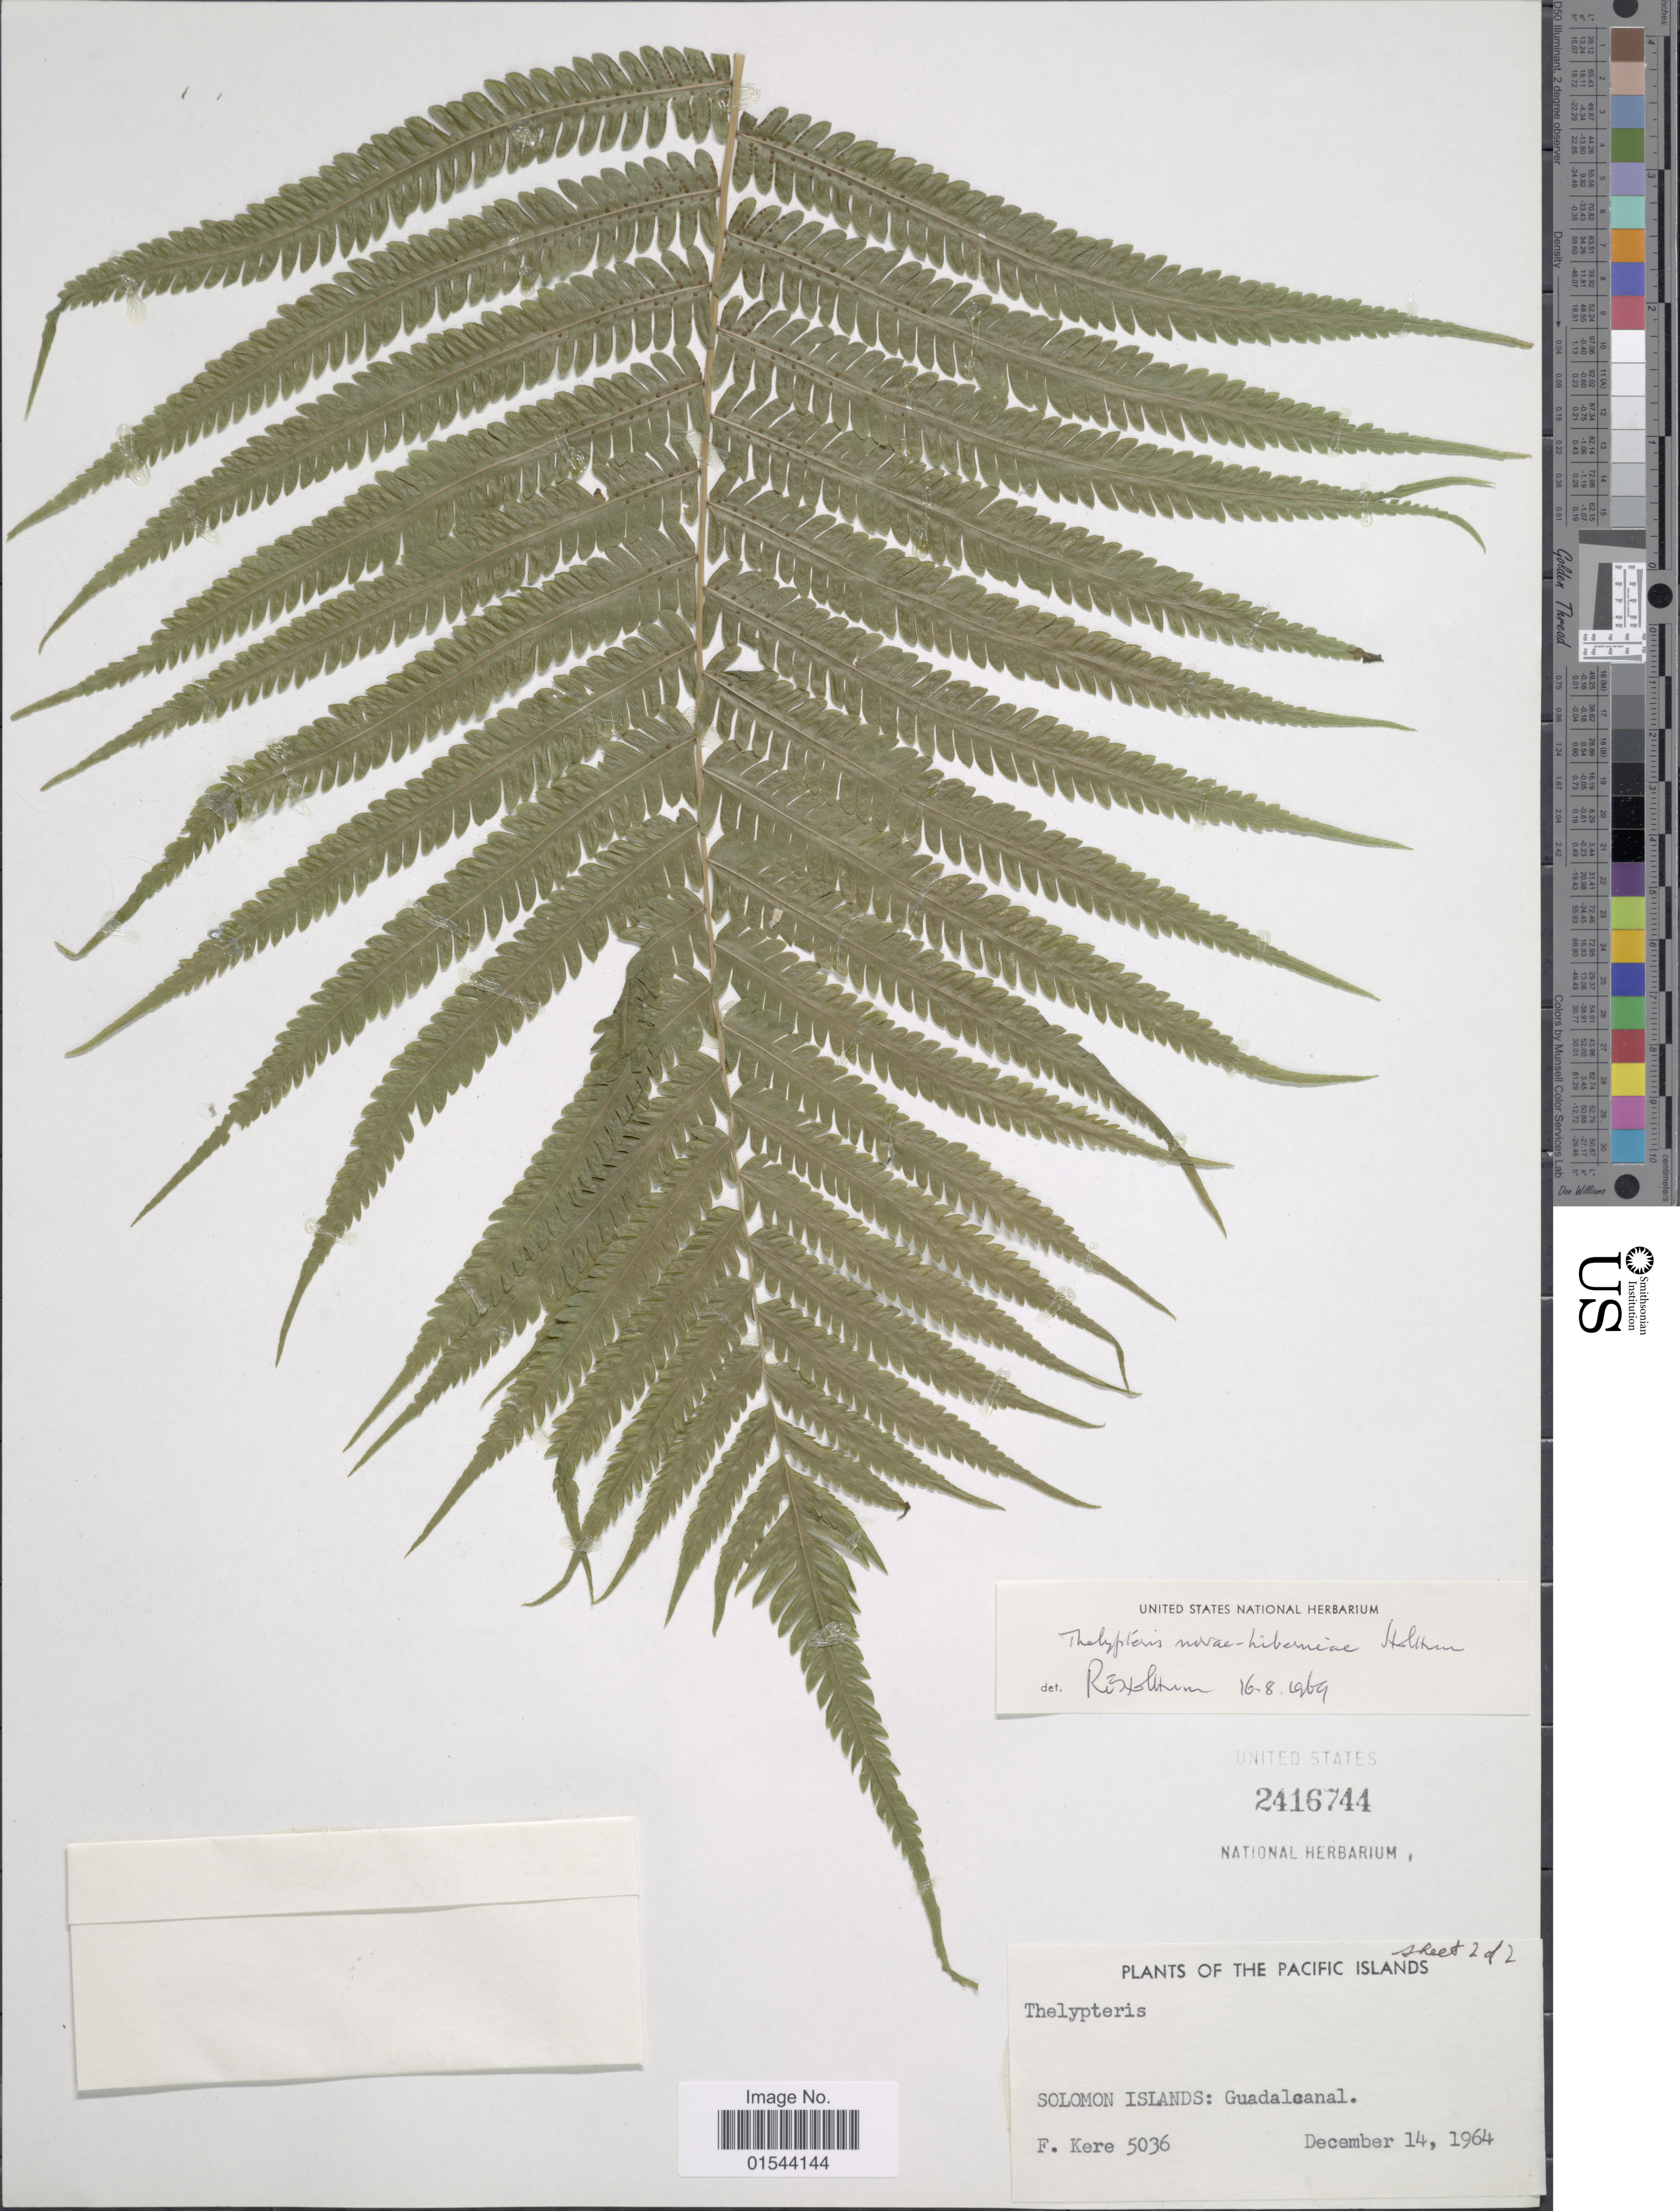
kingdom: Plantae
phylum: Tracheophyta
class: Polypodiopsida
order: Polypodiales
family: Thelypteridaceae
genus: Christella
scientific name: Christella harveyi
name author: (Mett.) Holttum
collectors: F. Kere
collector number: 5036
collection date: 1964-12-14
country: Solomon Islands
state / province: Solomon Islands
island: Guadalcanal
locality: Guadalcanal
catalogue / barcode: US 2416744